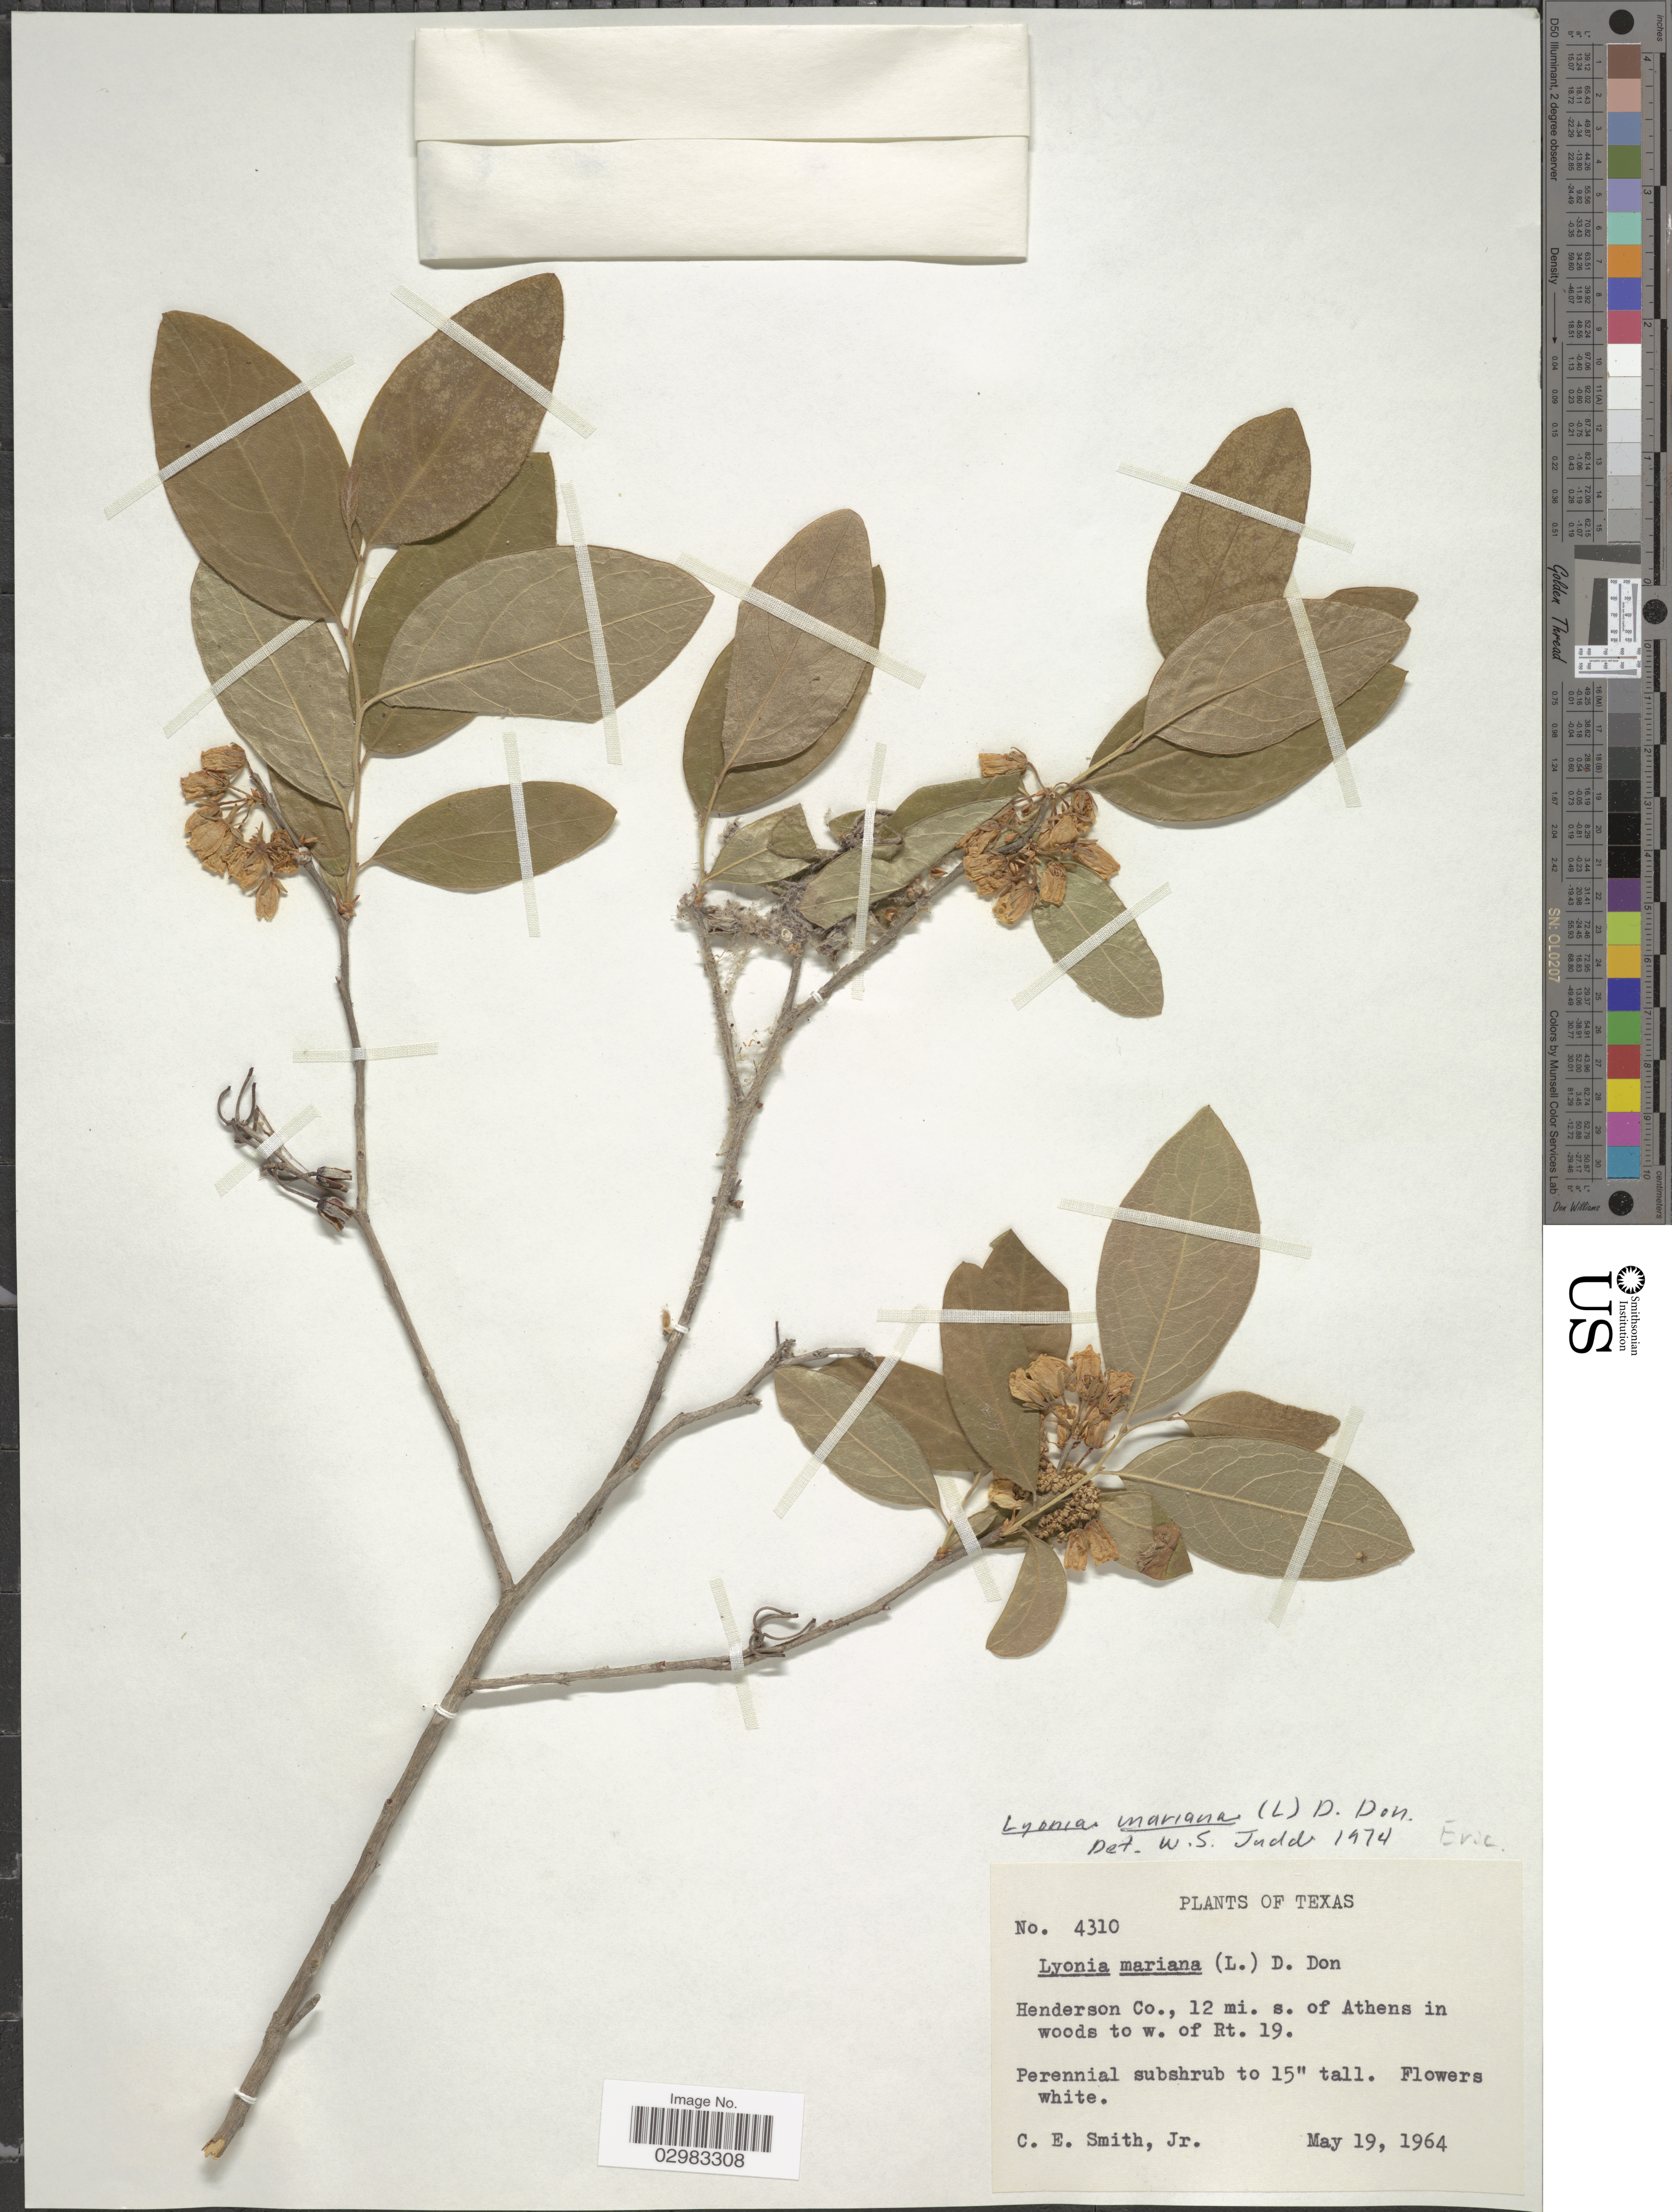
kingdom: Plantae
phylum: Tracheophyta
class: Magnoliopsida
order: Ericales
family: Ericaceae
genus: Lyonia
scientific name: Lyonia mariana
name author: (L.) D. Don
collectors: C. E. Smith Jr.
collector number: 4310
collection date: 1964-05-19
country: United States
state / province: Texas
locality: Henderson Co., 12 mi. s. of Athens in woods to w. of Rt. 19.